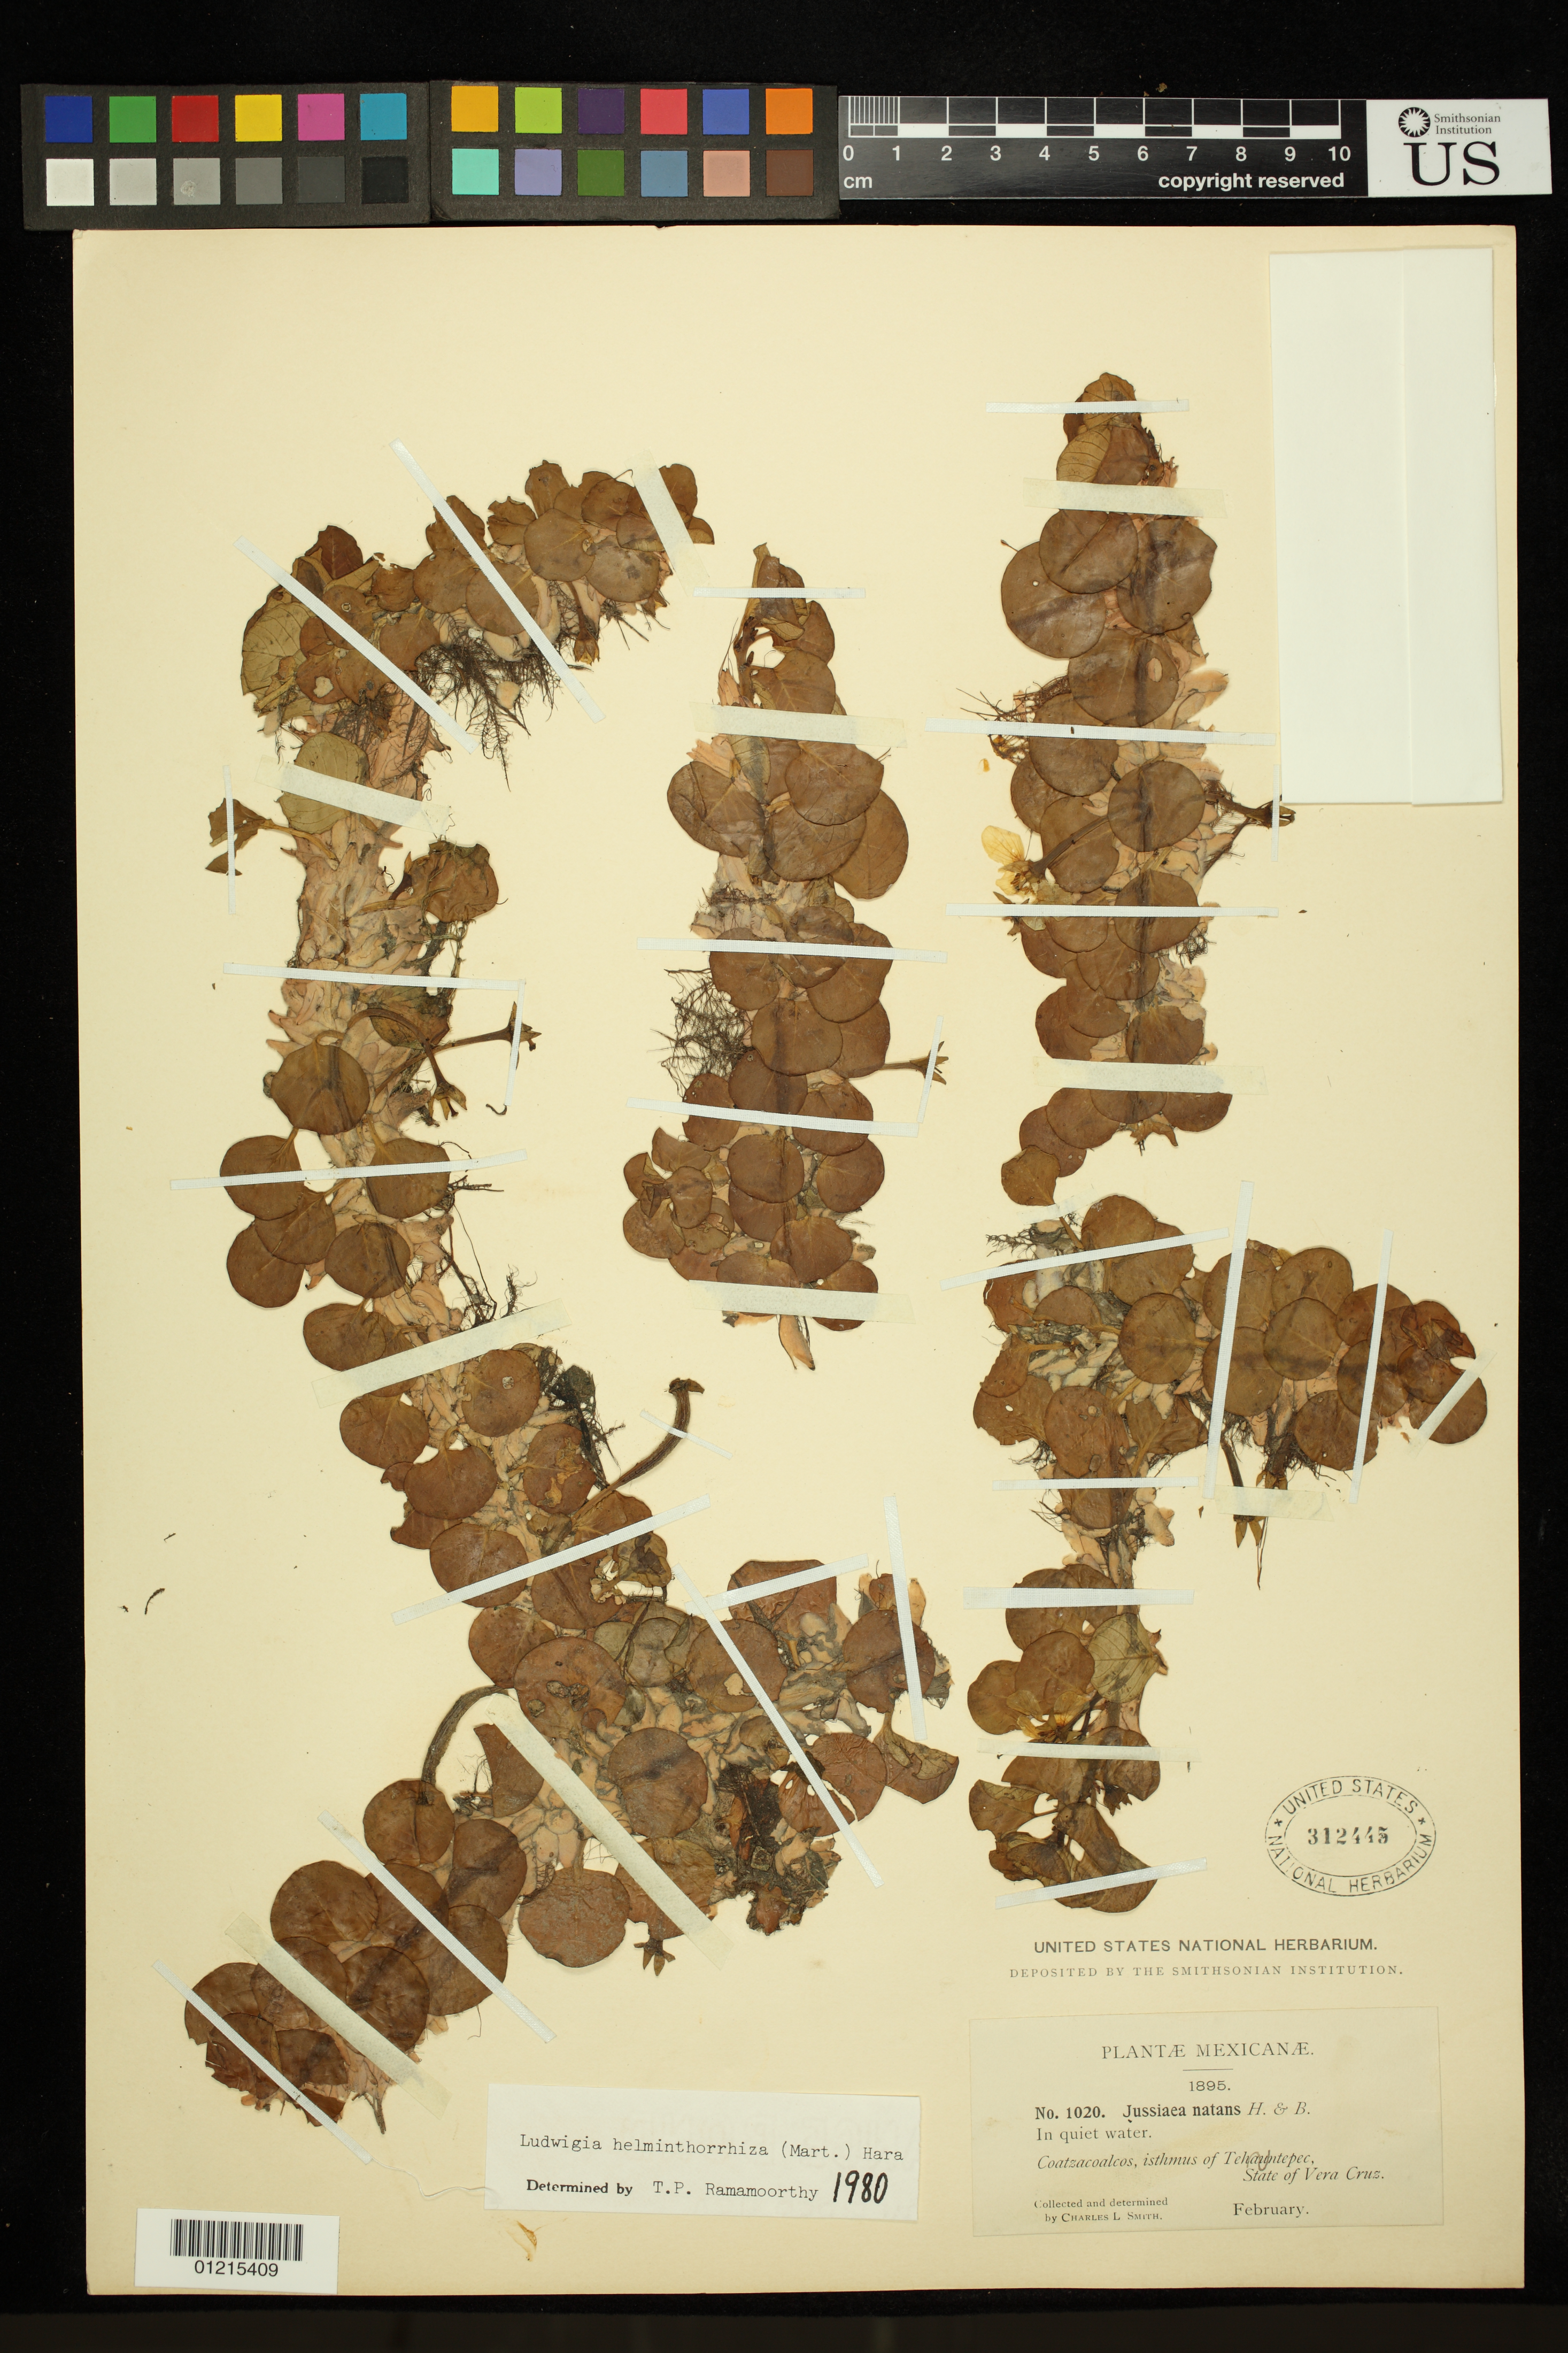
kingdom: Plantae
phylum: Tracheophyta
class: Magnoliopsida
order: Myrtales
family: Onagraceae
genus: Ludwigia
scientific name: Ludwigia helminthorrhiza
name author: (Mart.) H. Hara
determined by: Ramamoorthy, T. P.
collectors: C. L. Smith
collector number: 1020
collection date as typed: Feb 1895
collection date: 1895-02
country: Mexico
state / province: Veracruz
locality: Coatzacoalcos, Isthmus of Tehuantepec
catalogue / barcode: US 312445